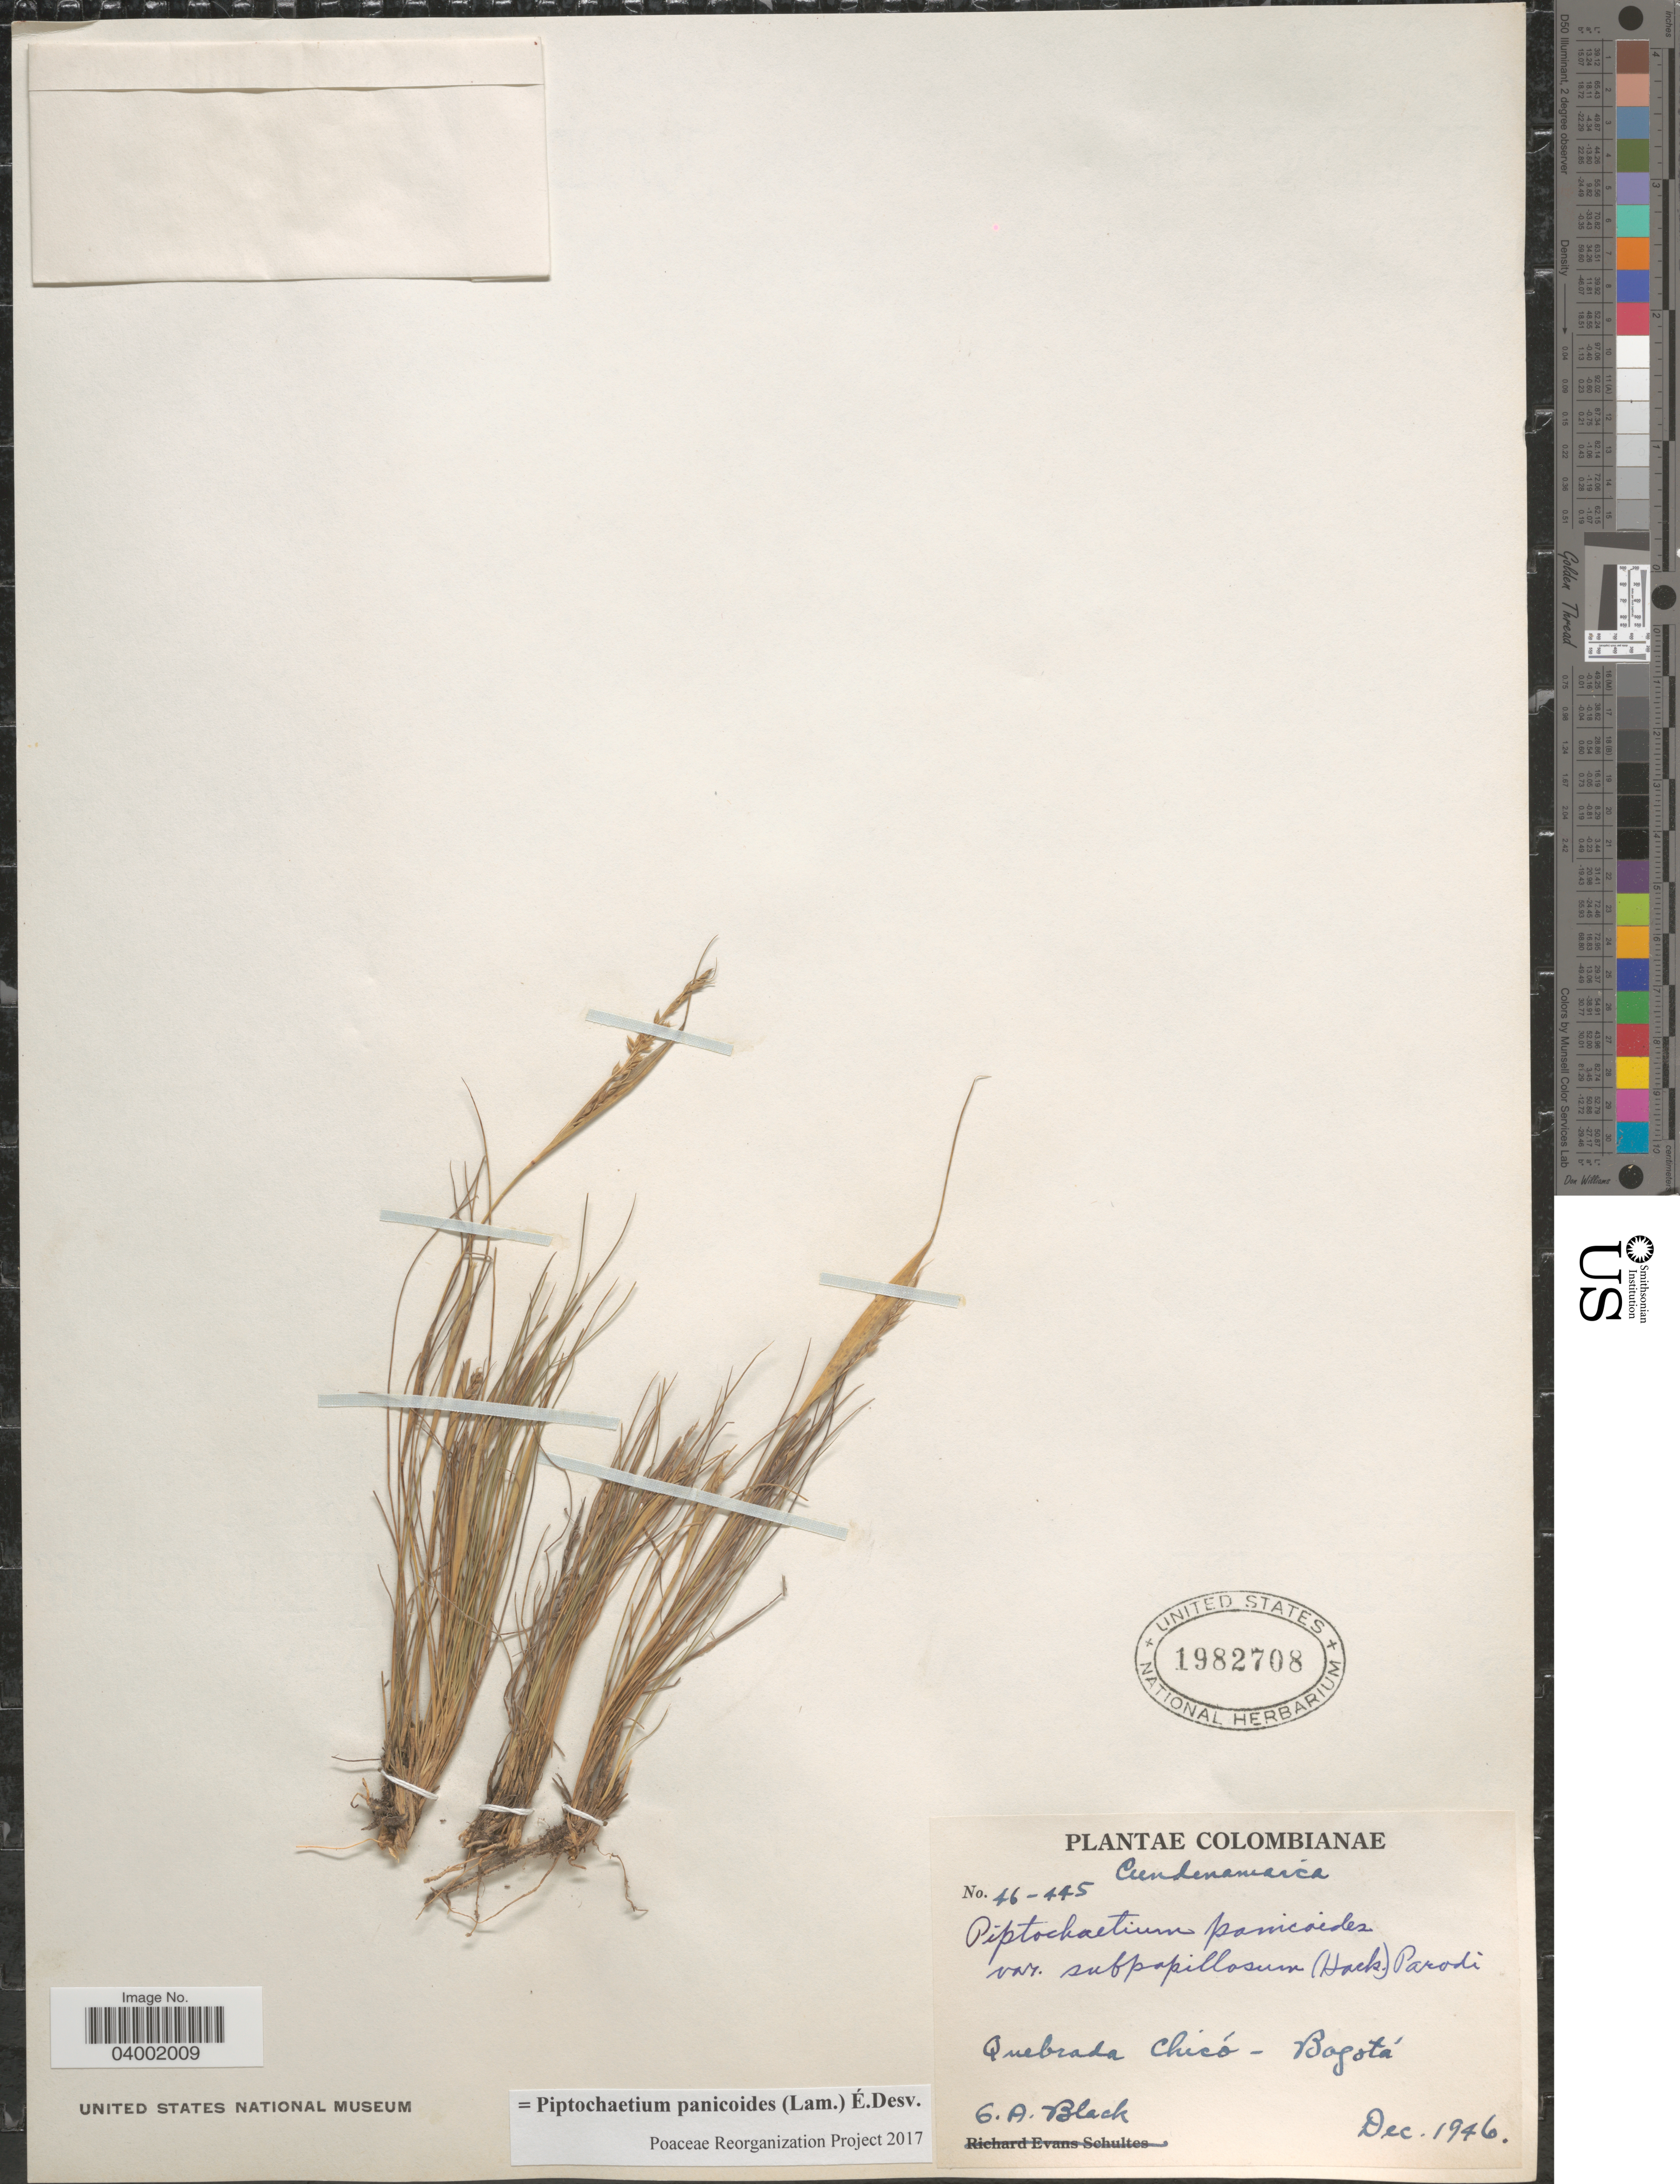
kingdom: Plantae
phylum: Tracheophyta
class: Liliopsida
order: Poales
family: Poaceae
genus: Piptochaetium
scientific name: Piptochaetium panicoides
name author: (Lam.) É. Desv.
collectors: G. A. Black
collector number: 46-445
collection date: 1946-12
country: Colombia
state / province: Cundinamarca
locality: Quebrada Chicó- Bogotá.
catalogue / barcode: US 1982708